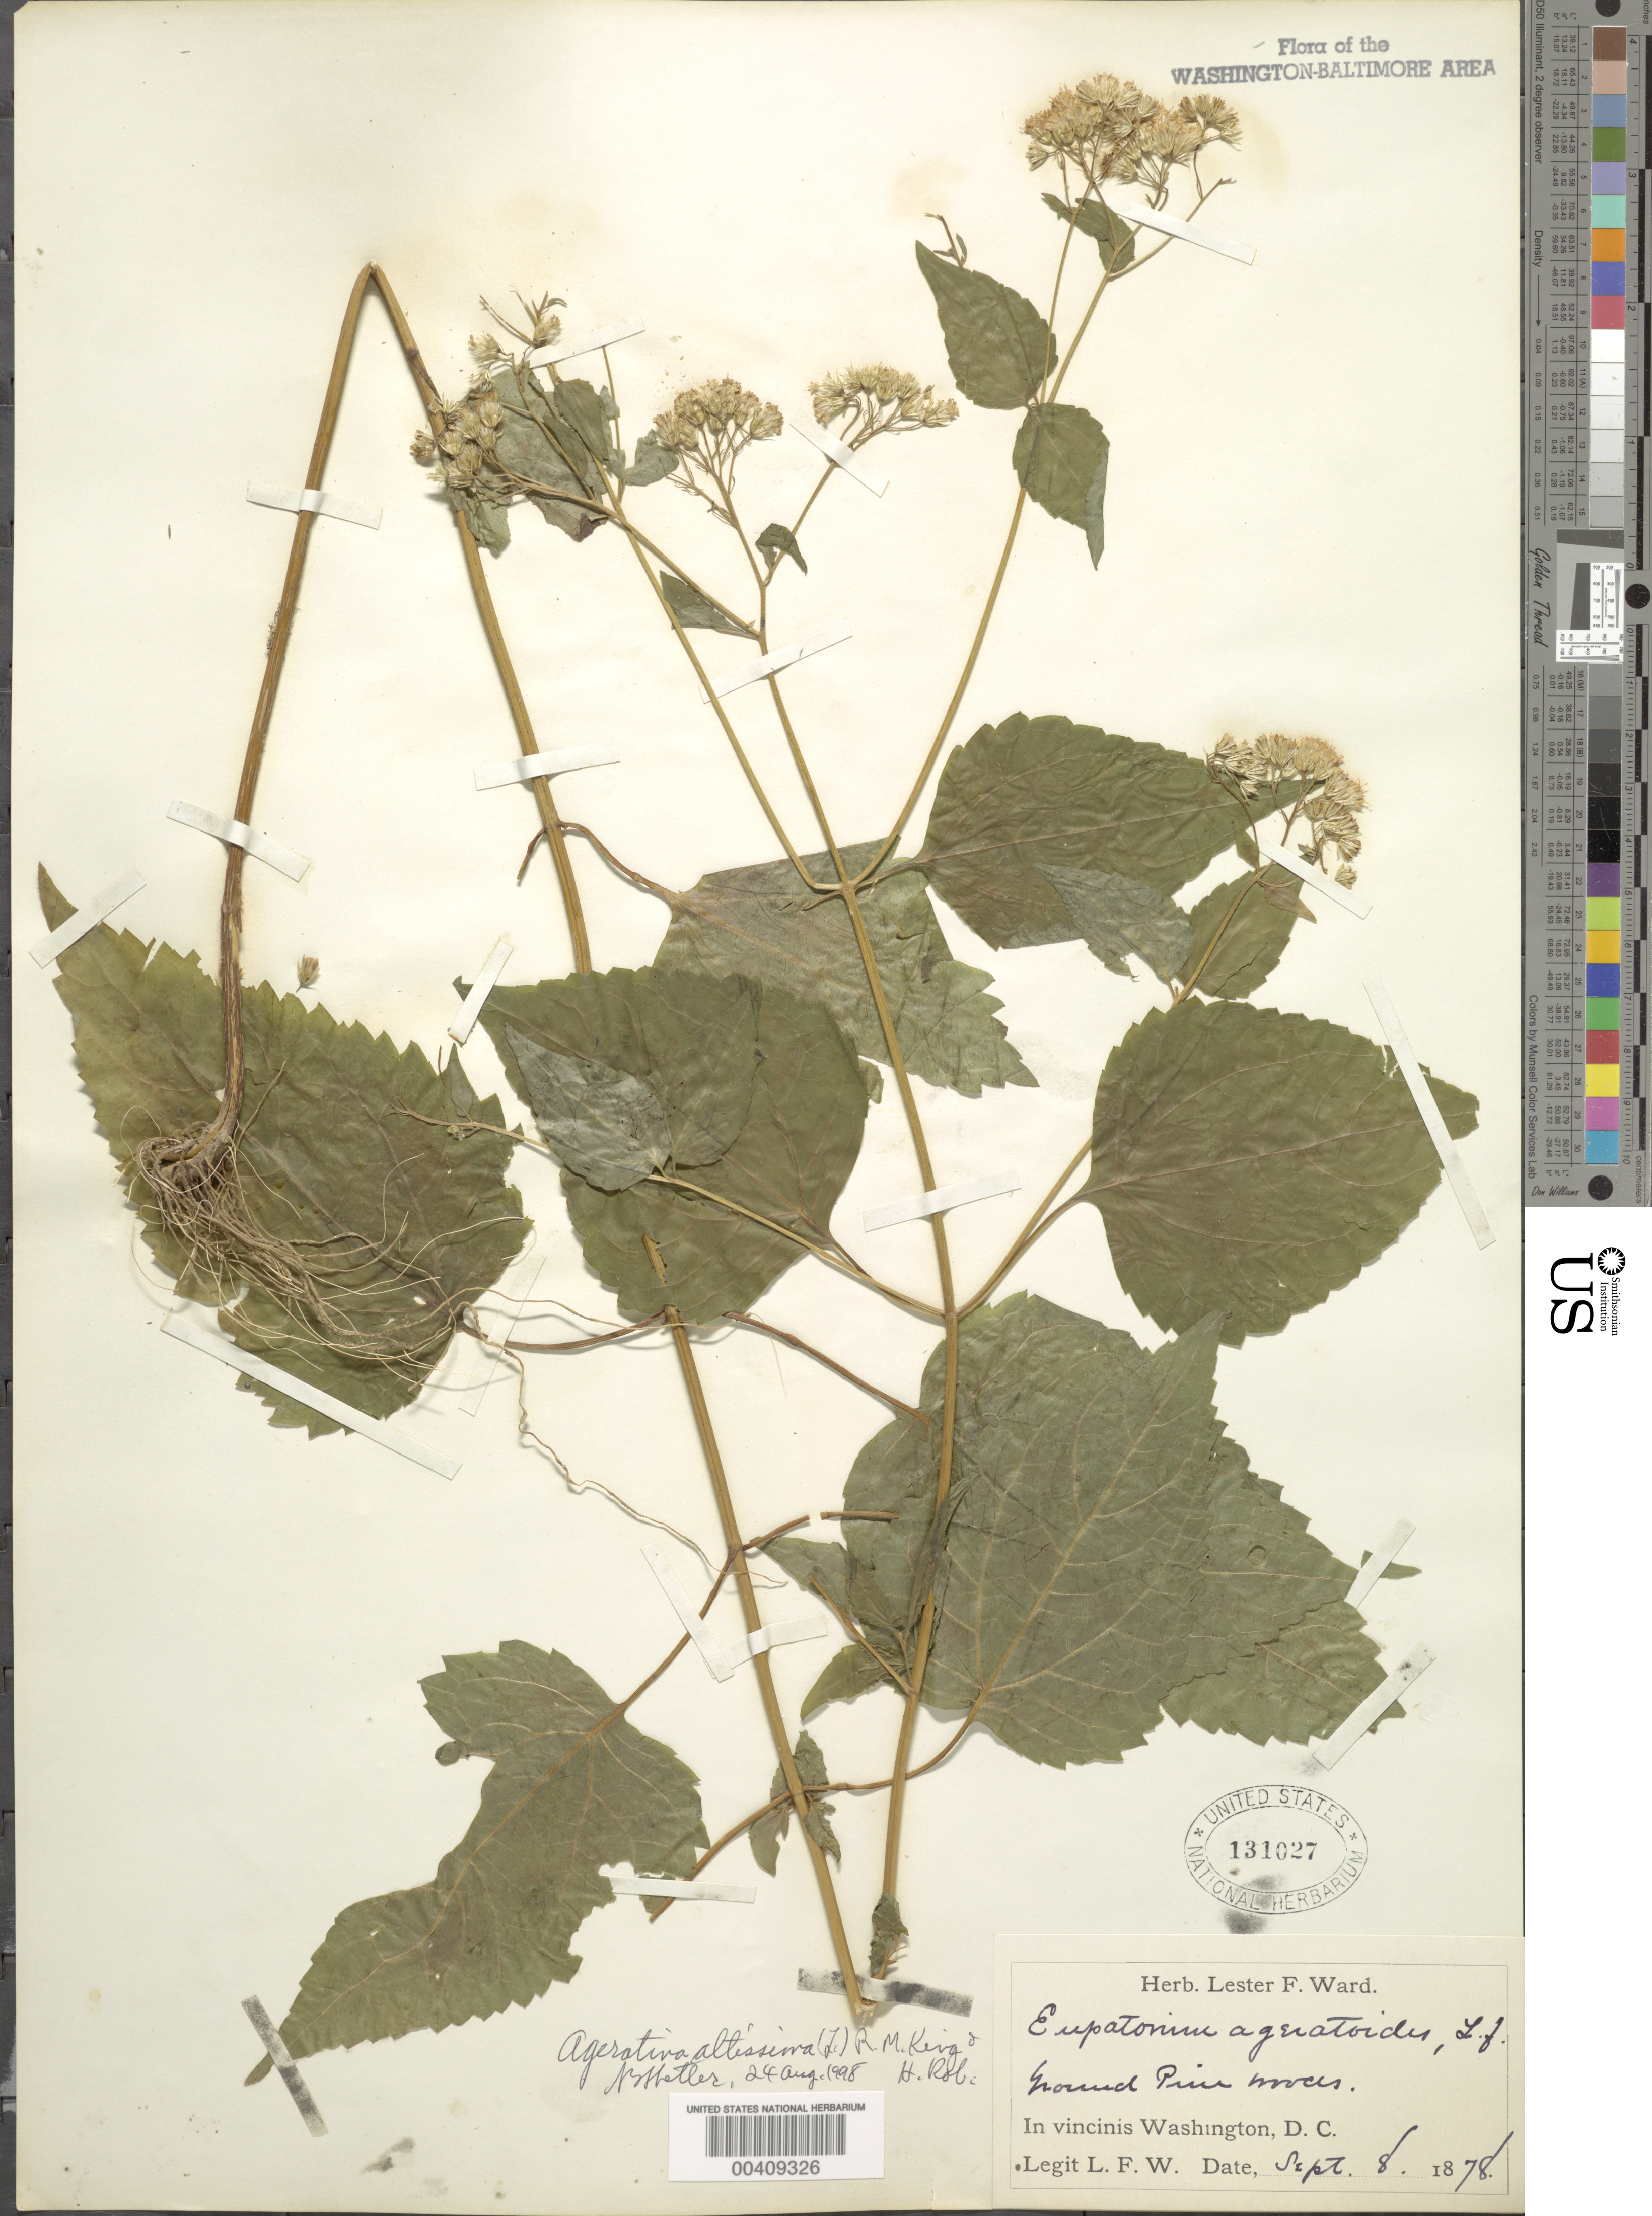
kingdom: Plantae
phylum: Tracheophyta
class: Magnoliopsida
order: Asterales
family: Asteraceae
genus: Ageratina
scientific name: Ageratina aromatica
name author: (L.) Spach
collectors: L. F. Ward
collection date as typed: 08 Sep 1878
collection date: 1878-09-08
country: United States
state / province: District of Columbia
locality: ground pine woods Rock Creek Park & vicinity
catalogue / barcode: US 131027